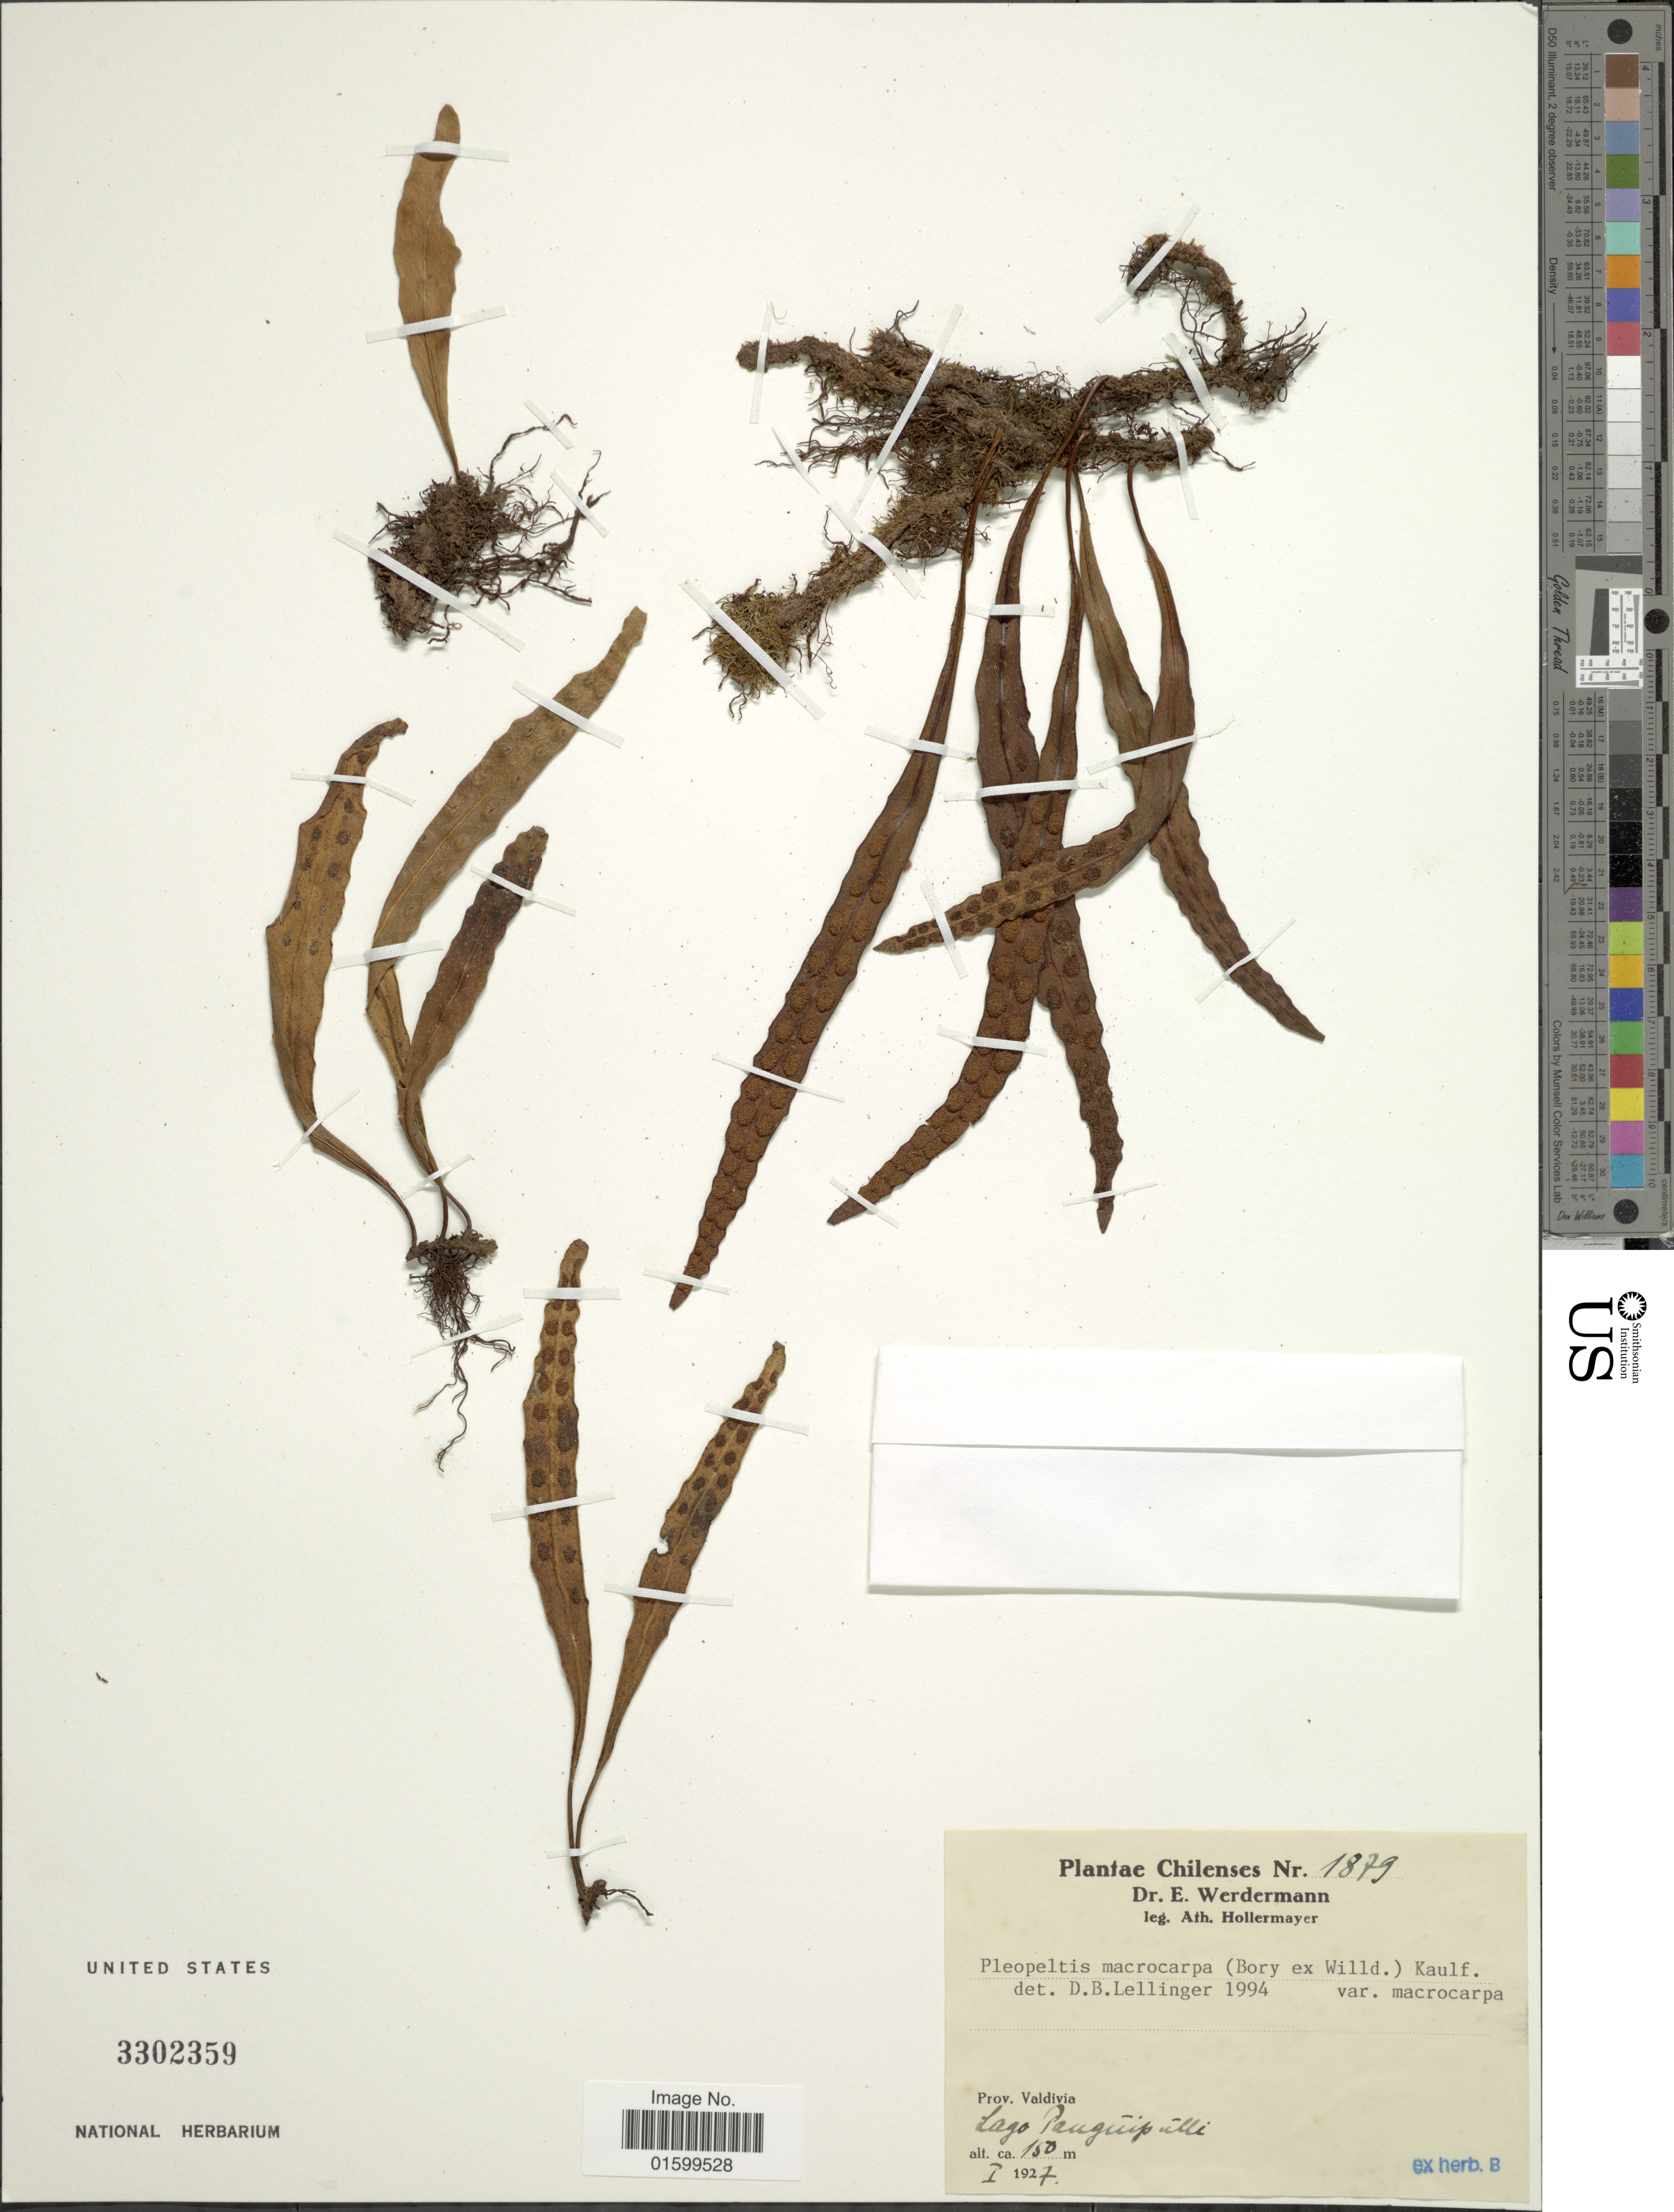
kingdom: Plantae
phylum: Tracheophyta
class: Polypodiopsida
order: Polypodiales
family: Polypodiaceae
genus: Pleopeltis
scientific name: Pleopeltis macrocarpa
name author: (Bory ex Willd.) Kaulf.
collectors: A. Hollermayer & E. Werdermann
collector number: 1879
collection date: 1927-01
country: Chile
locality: Chilenses, Prov. Valdivia, Lago Pauguipilli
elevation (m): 150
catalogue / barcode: US 3302359